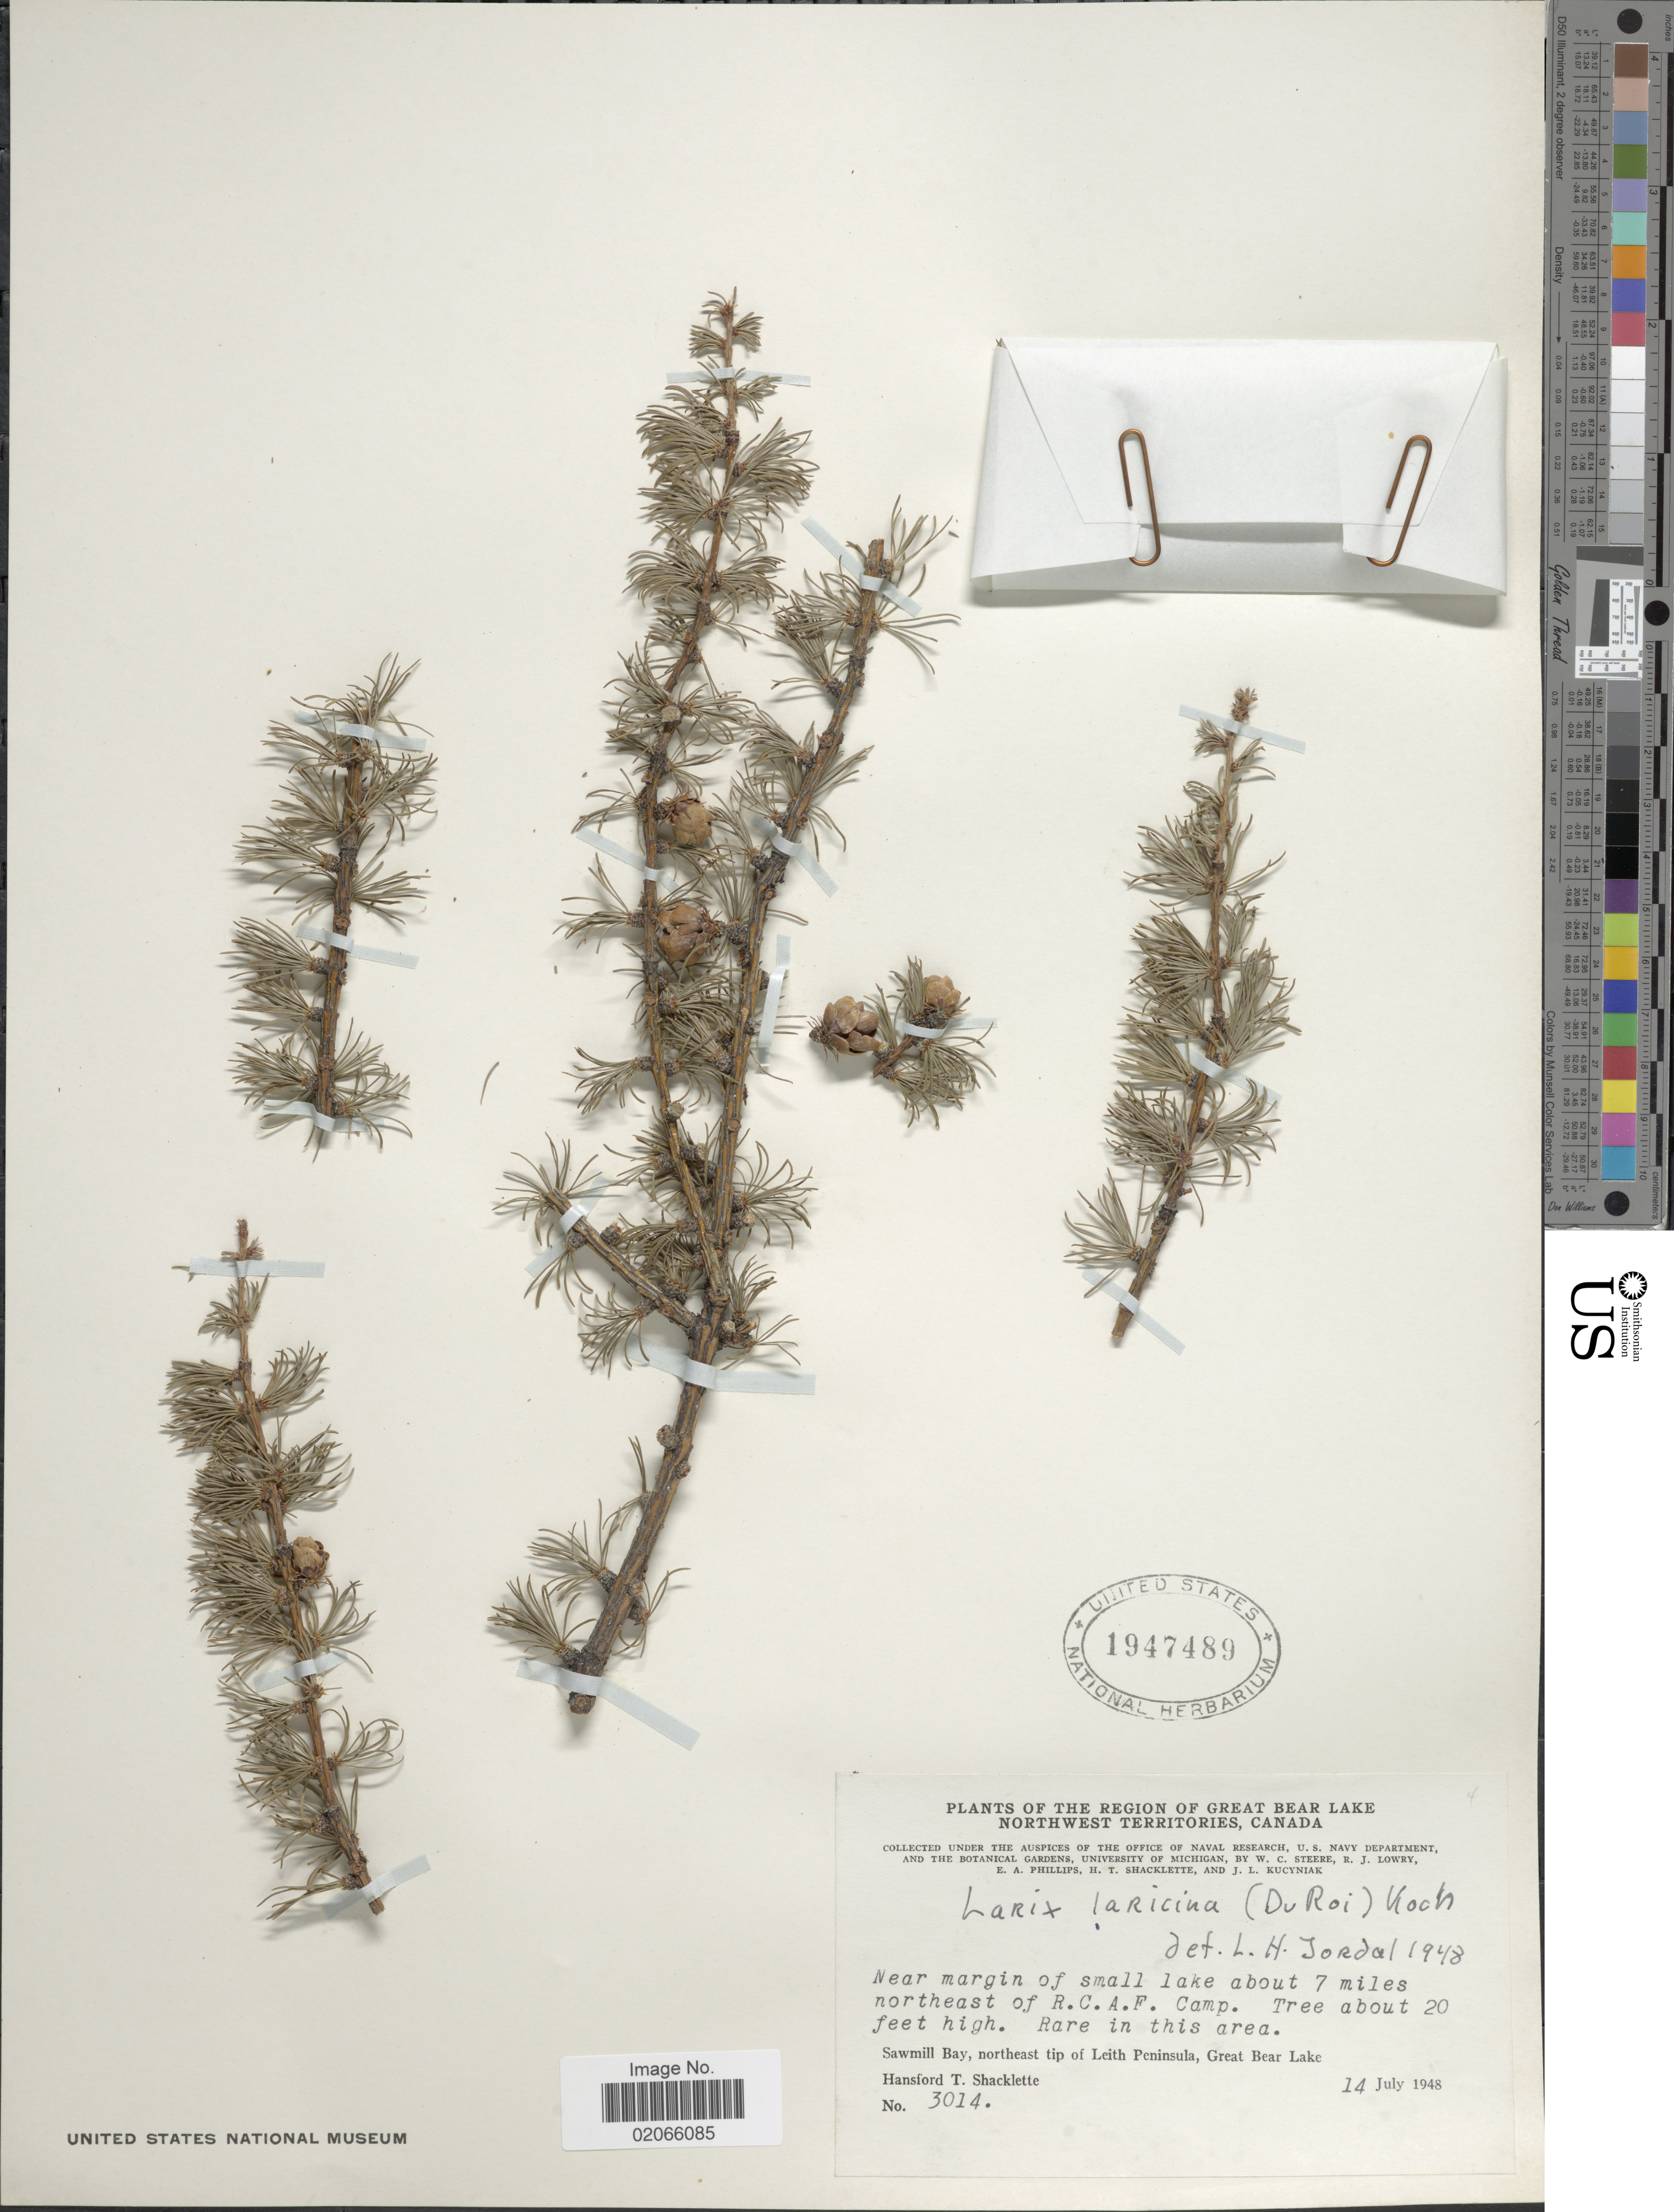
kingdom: Plantae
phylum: Tracheophyta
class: Pinopsida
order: Pinales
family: Pinaceae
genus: Larix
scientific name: Larix laricina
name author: (Du Roi) K. Koch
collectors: H. Shacklette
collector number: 3014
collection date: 1948-07-14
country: Canada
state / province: Northwest Territories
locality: Region of Great Bear Lake, Northwest Territories, Canada. Near Margin of small lake about 7 miles northeast of R.C.A.F. Camp. sawmill Bay, northeast tip of Leith Peninsula, Great Bear Lake.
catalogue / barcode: US 1947489